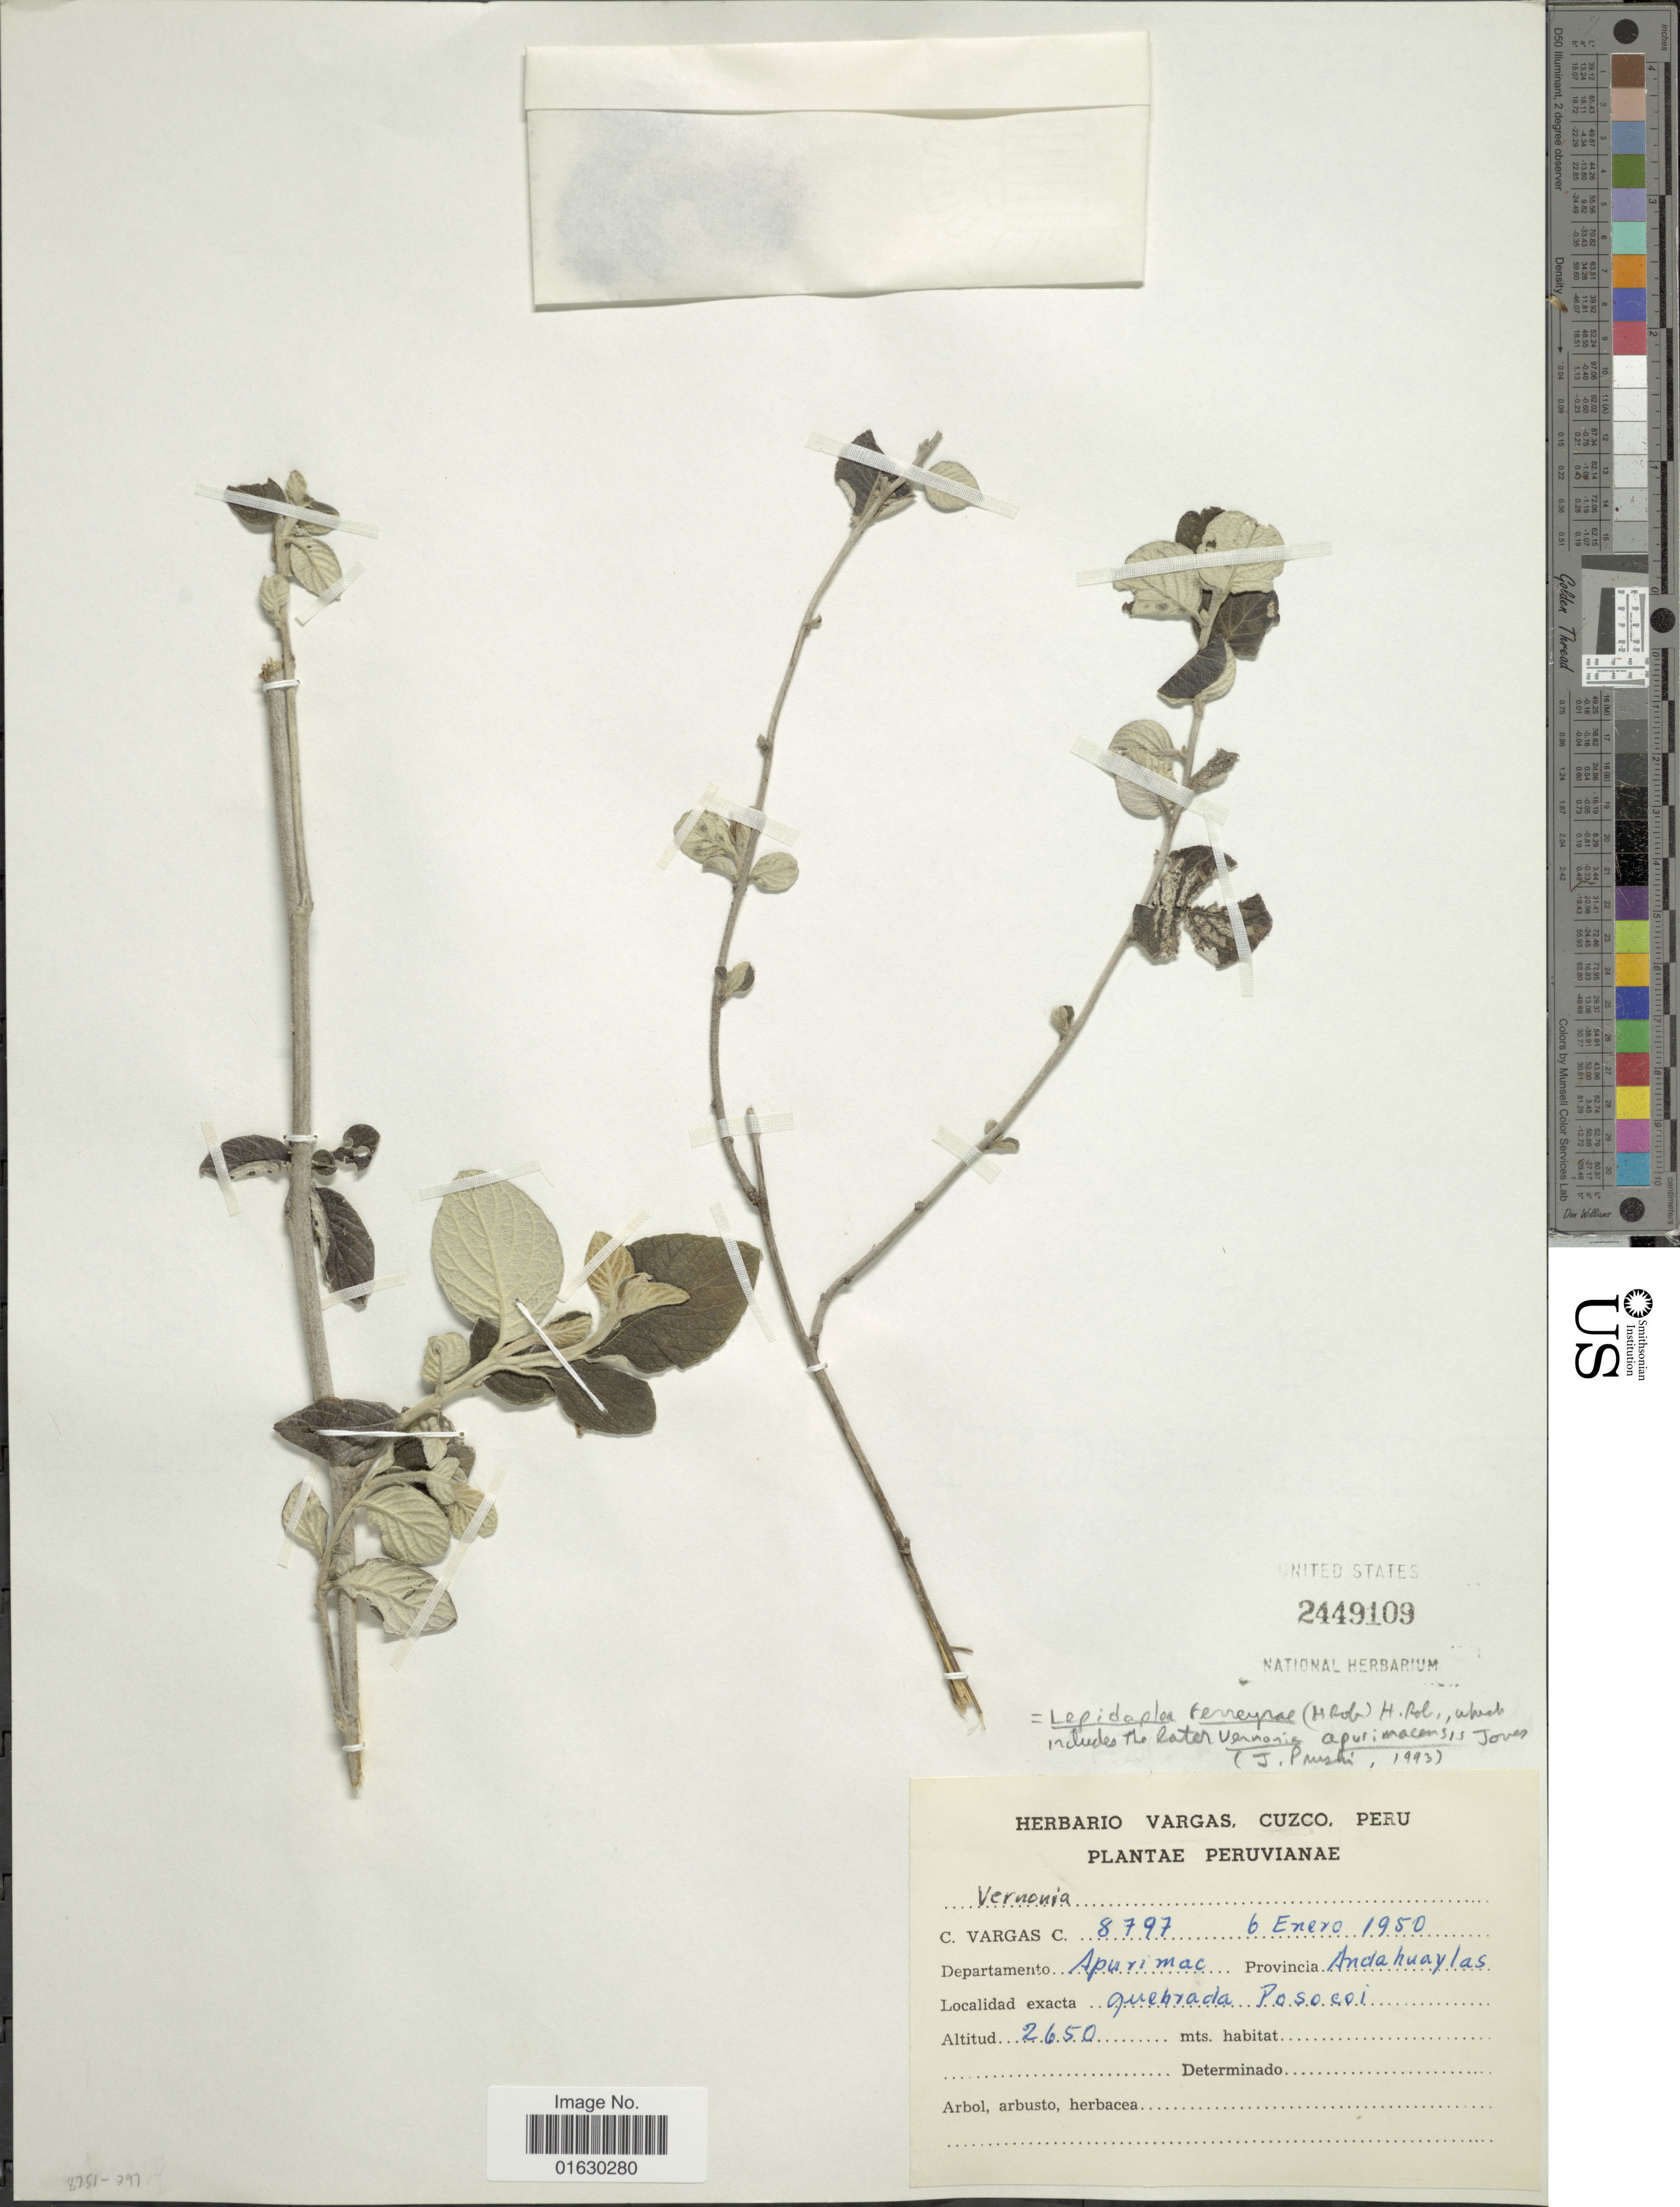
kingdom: Plantae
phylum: Tracheophyta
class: Magnoliopsida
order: Asterales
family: Asteraceae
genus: Lepidaploa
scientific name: Lepidaploa ferreyrae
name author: (H. Rob.) H. Rob.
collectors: C. Vargas Calderón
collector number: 8797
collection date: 1950-01-06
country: Peru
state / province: Apurímac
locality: Peruvianae, Departamento Apurimac, Provincia Andahuaylas, Quebrada Posocoi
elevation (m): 2650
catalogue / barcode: US 2449109